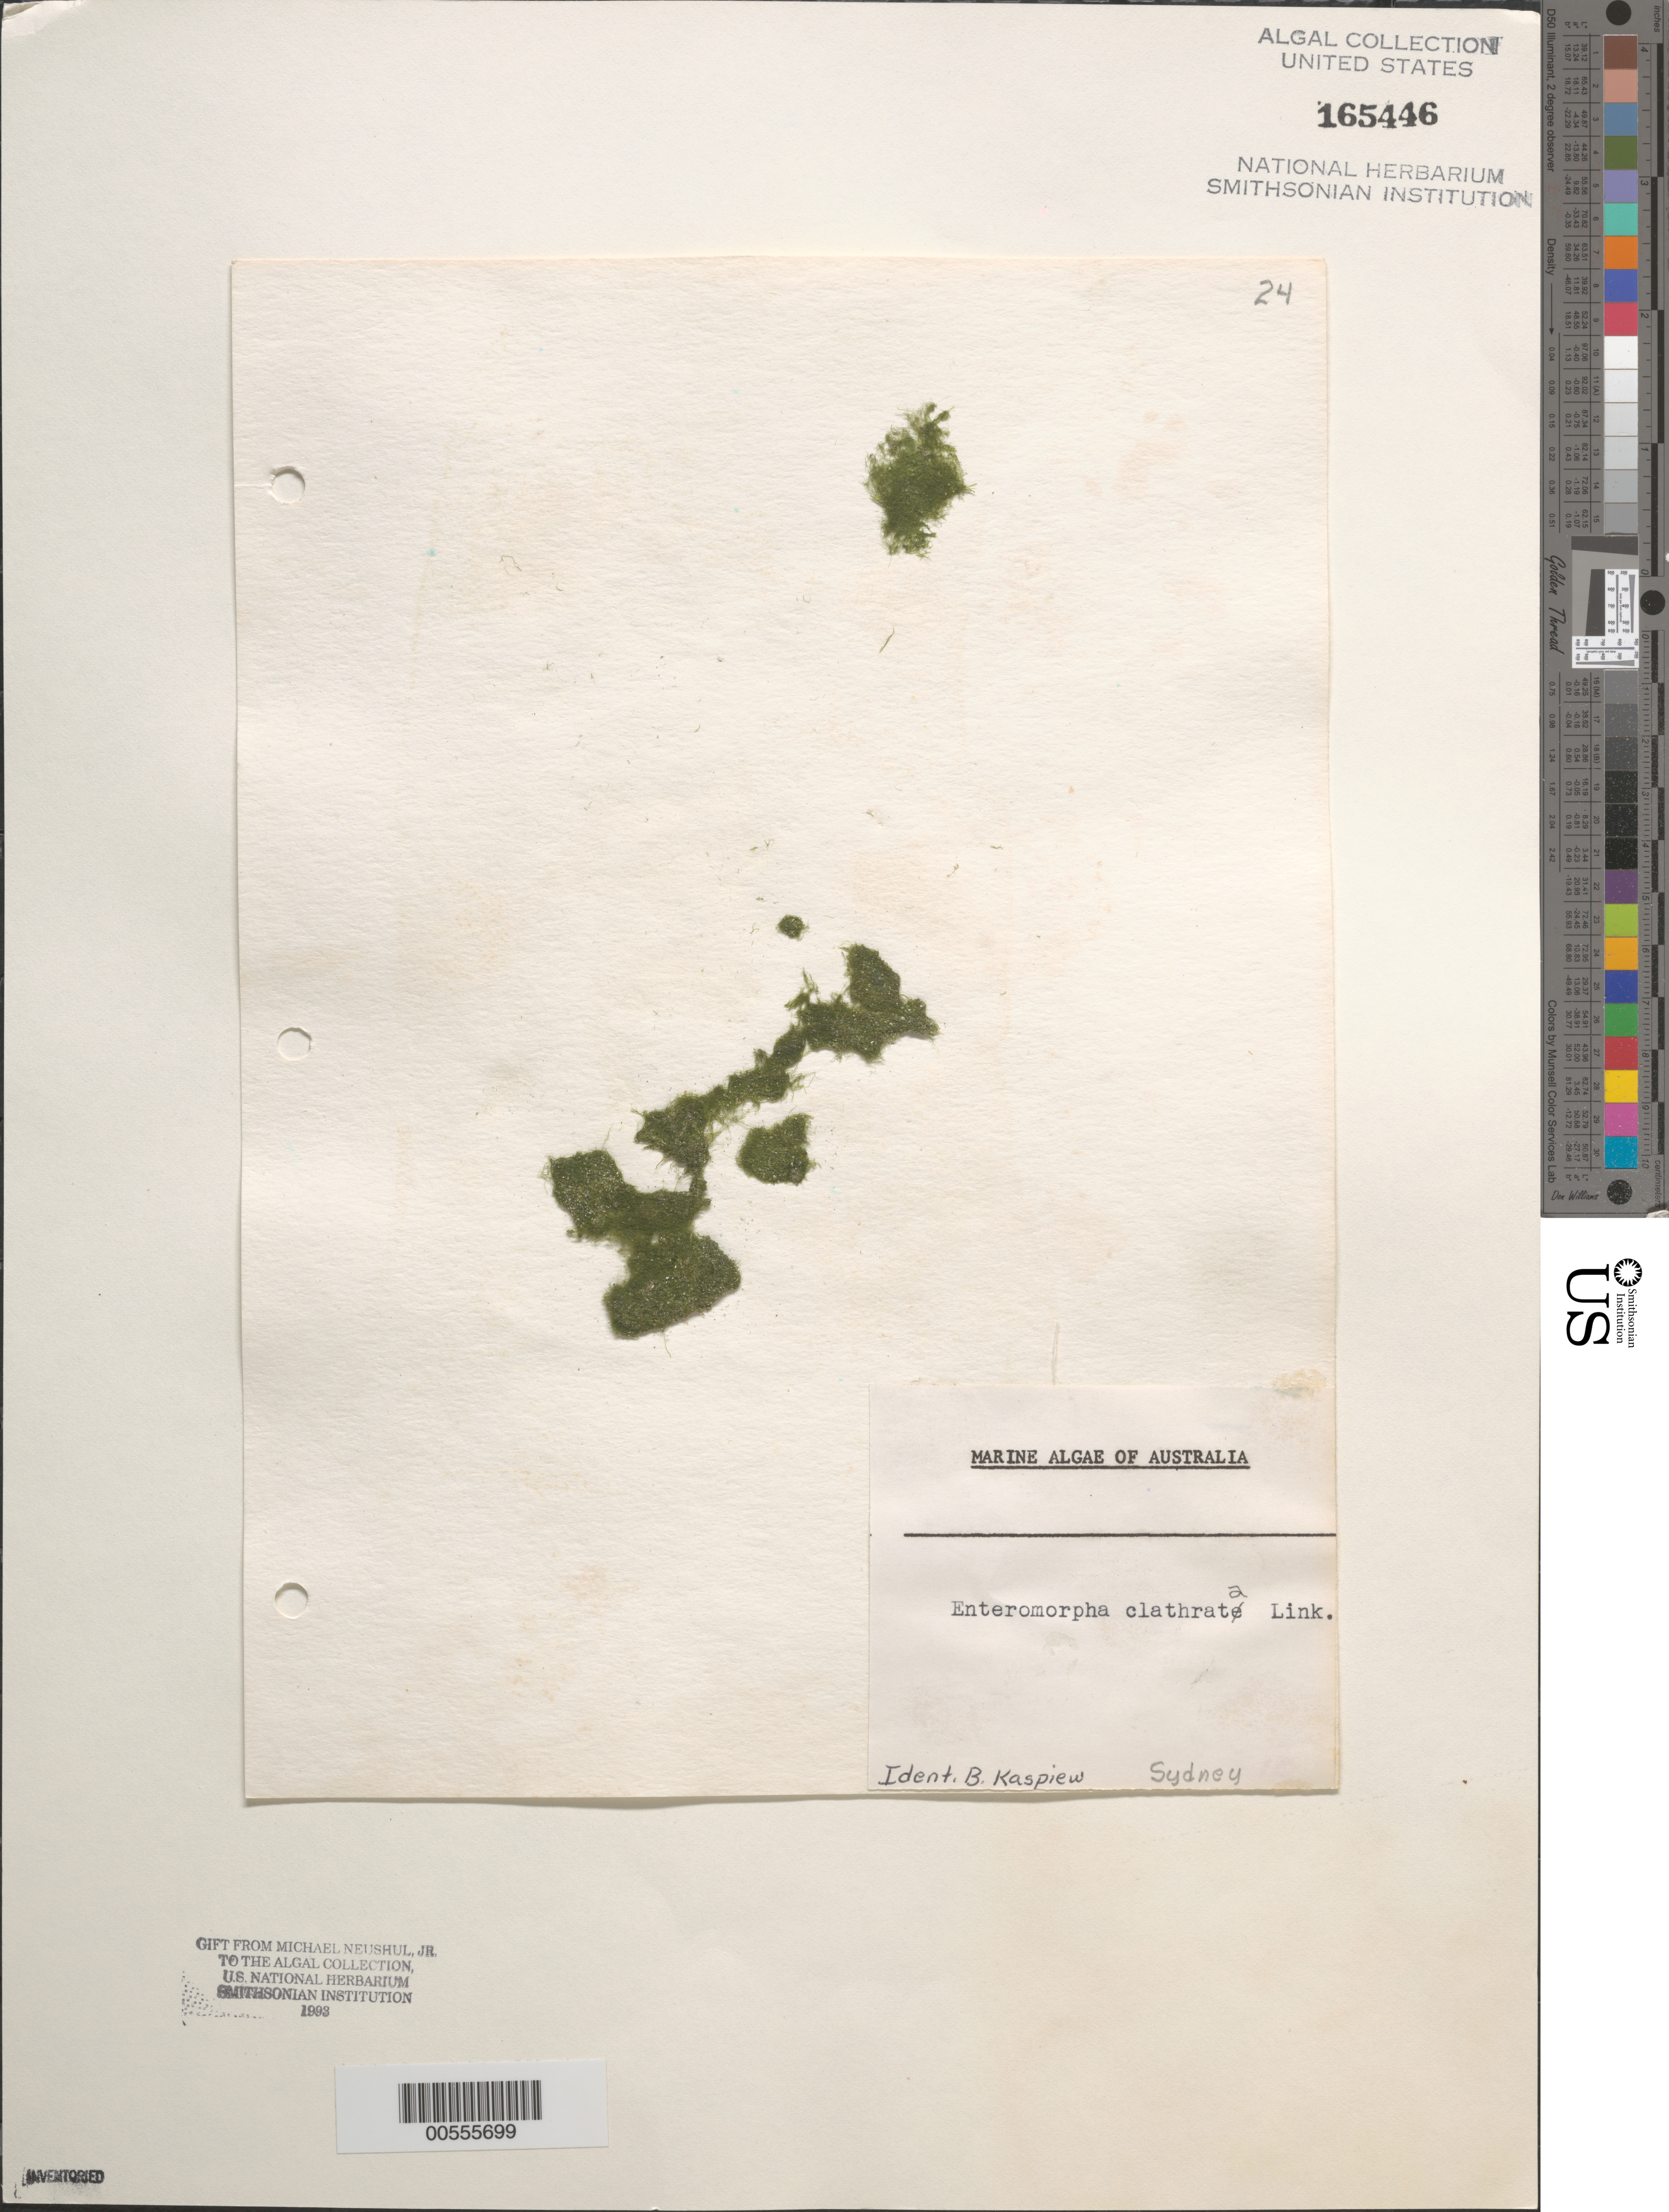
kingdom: Plantae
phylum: Chlorophyta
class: Ulvophyceae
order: Ulvales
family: Ulvaceae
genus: Ulva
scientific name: Ulva linza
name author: L.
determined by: Algae name updating Project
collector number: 24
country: Australia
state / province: New South Wales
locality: Sydney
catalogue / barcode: US 165446